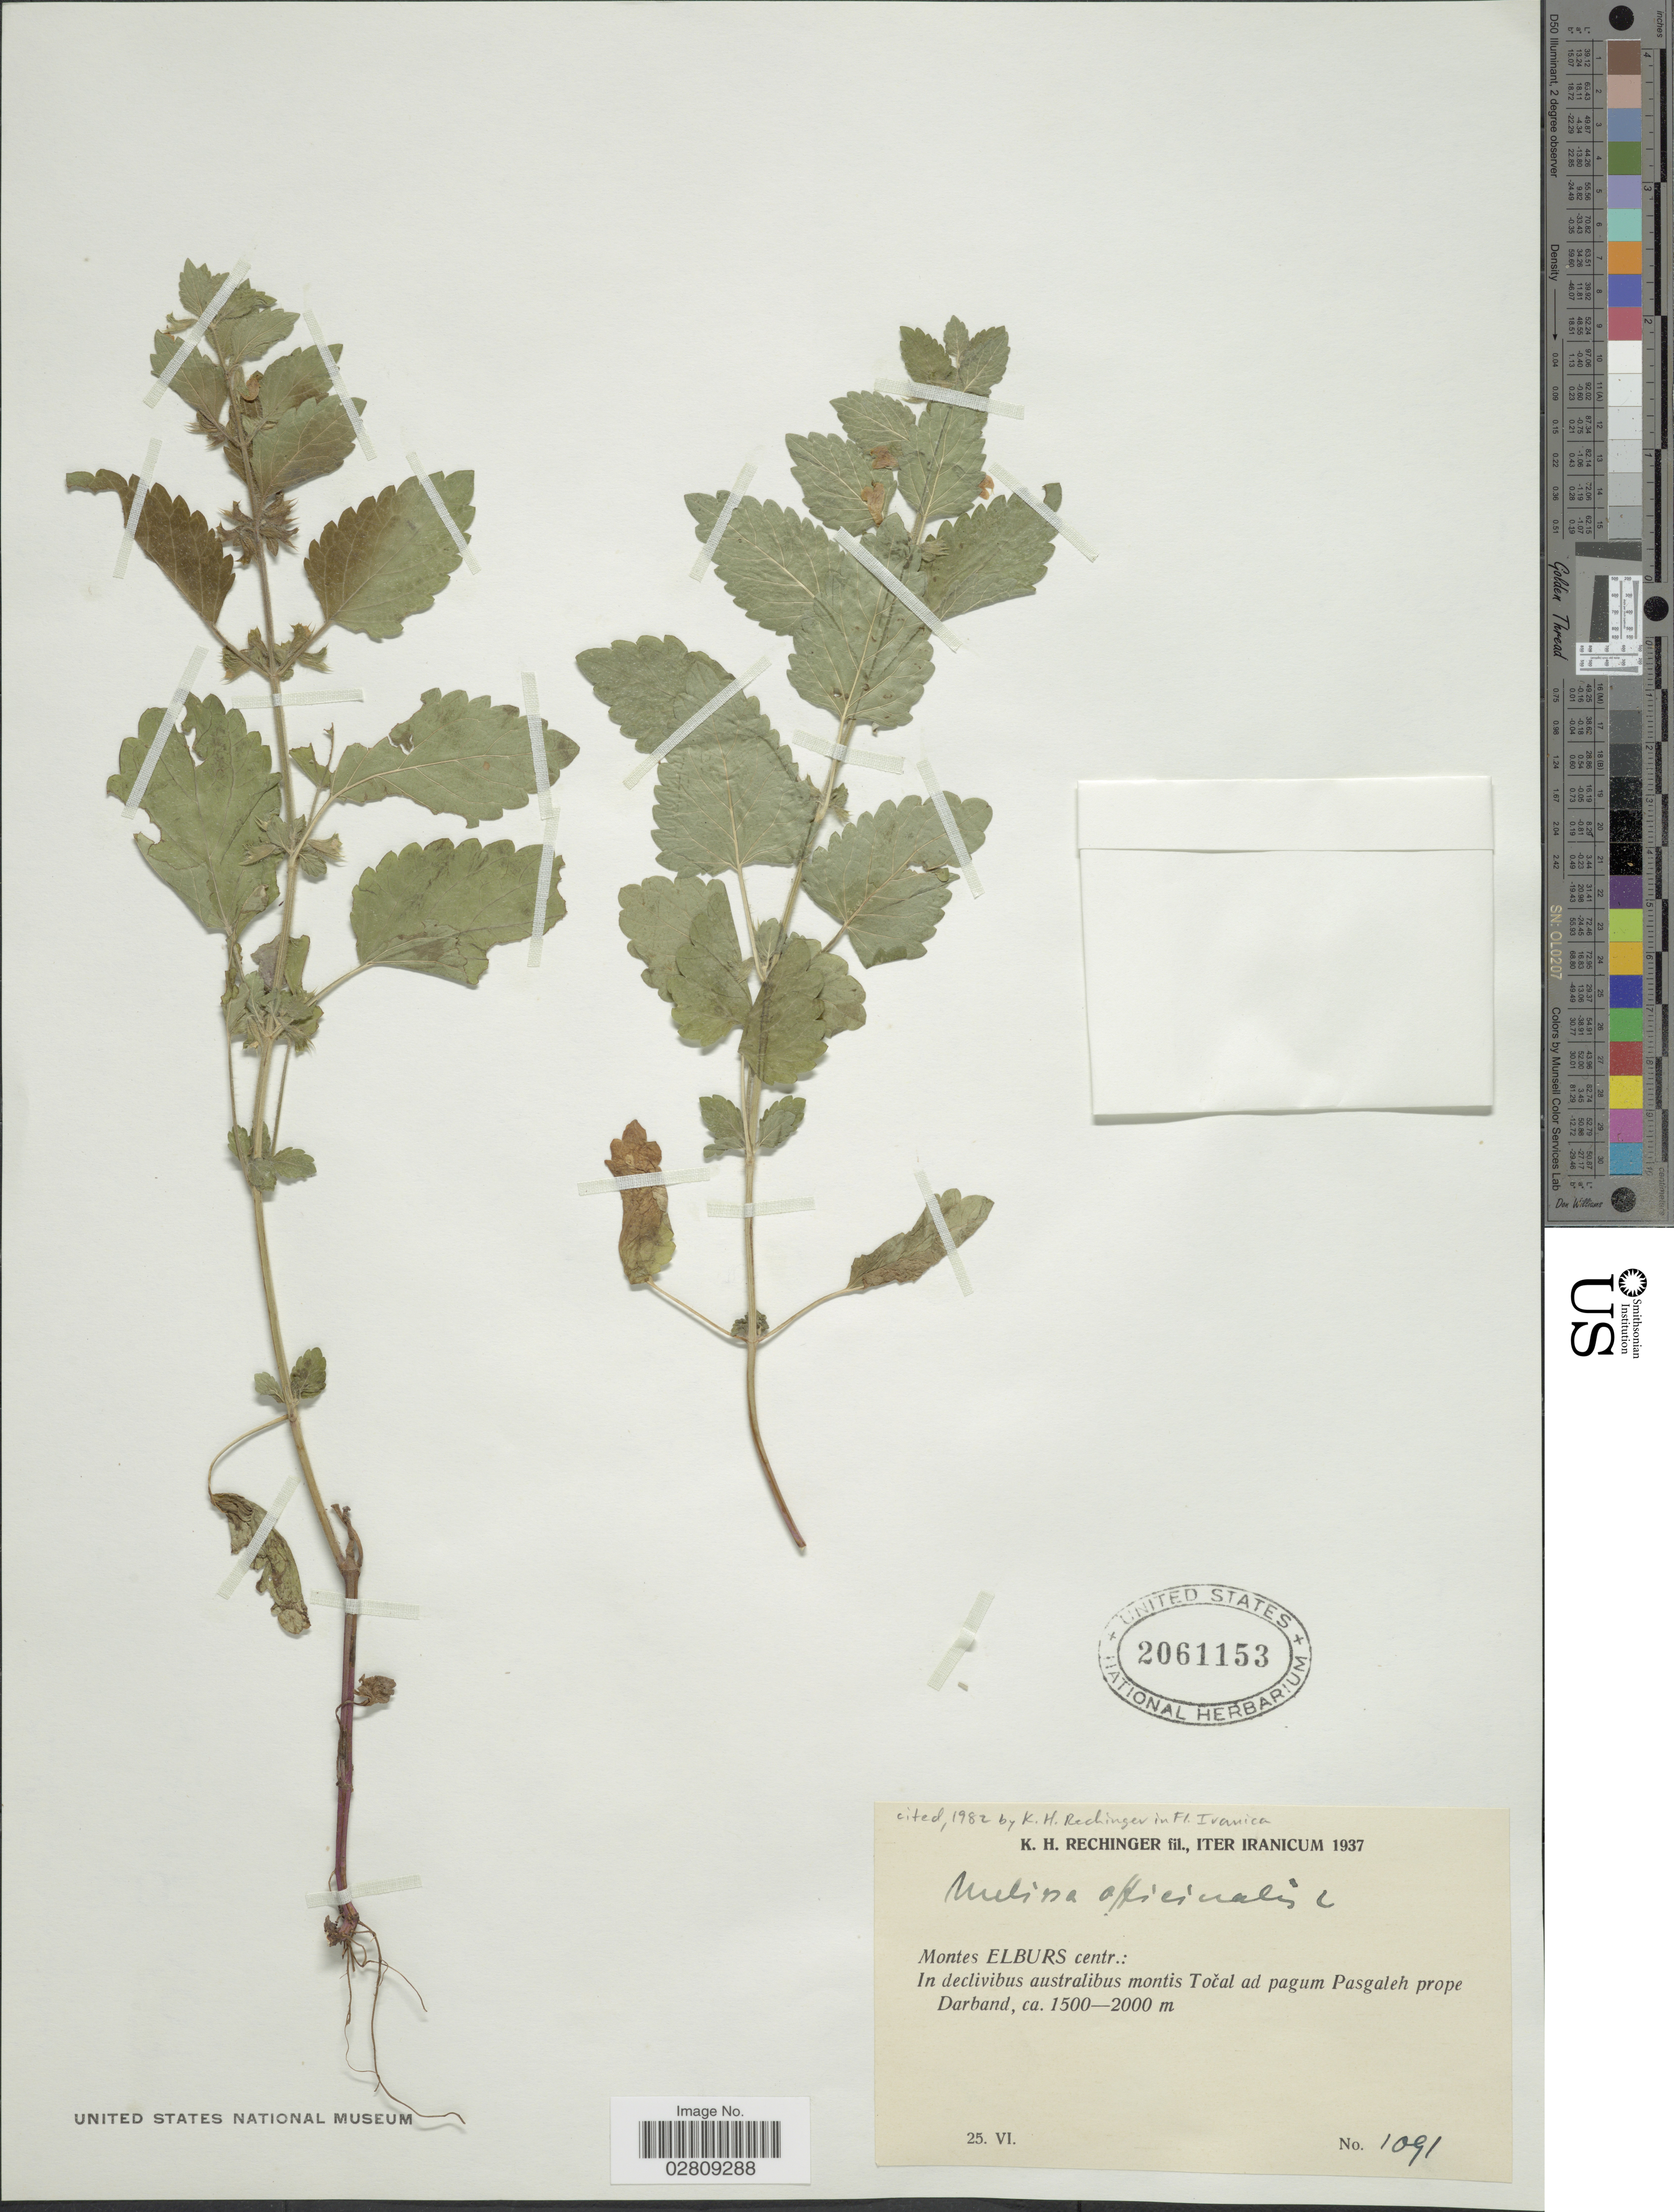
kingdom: Plantae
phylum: Tracheophyta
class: Magnoliopsida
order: Lamiales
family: Lamiaceae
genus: Melissa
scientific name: Melissa officinalis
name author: L.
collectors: K. H. Rechinger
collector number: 1091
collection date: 1937-06-25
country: Iran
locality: Montes Elburs centr.: In declivibus australibus montis Tocal ad pagum Pasgaleh prope Darband.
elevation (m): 1500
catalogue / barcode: US 2061153